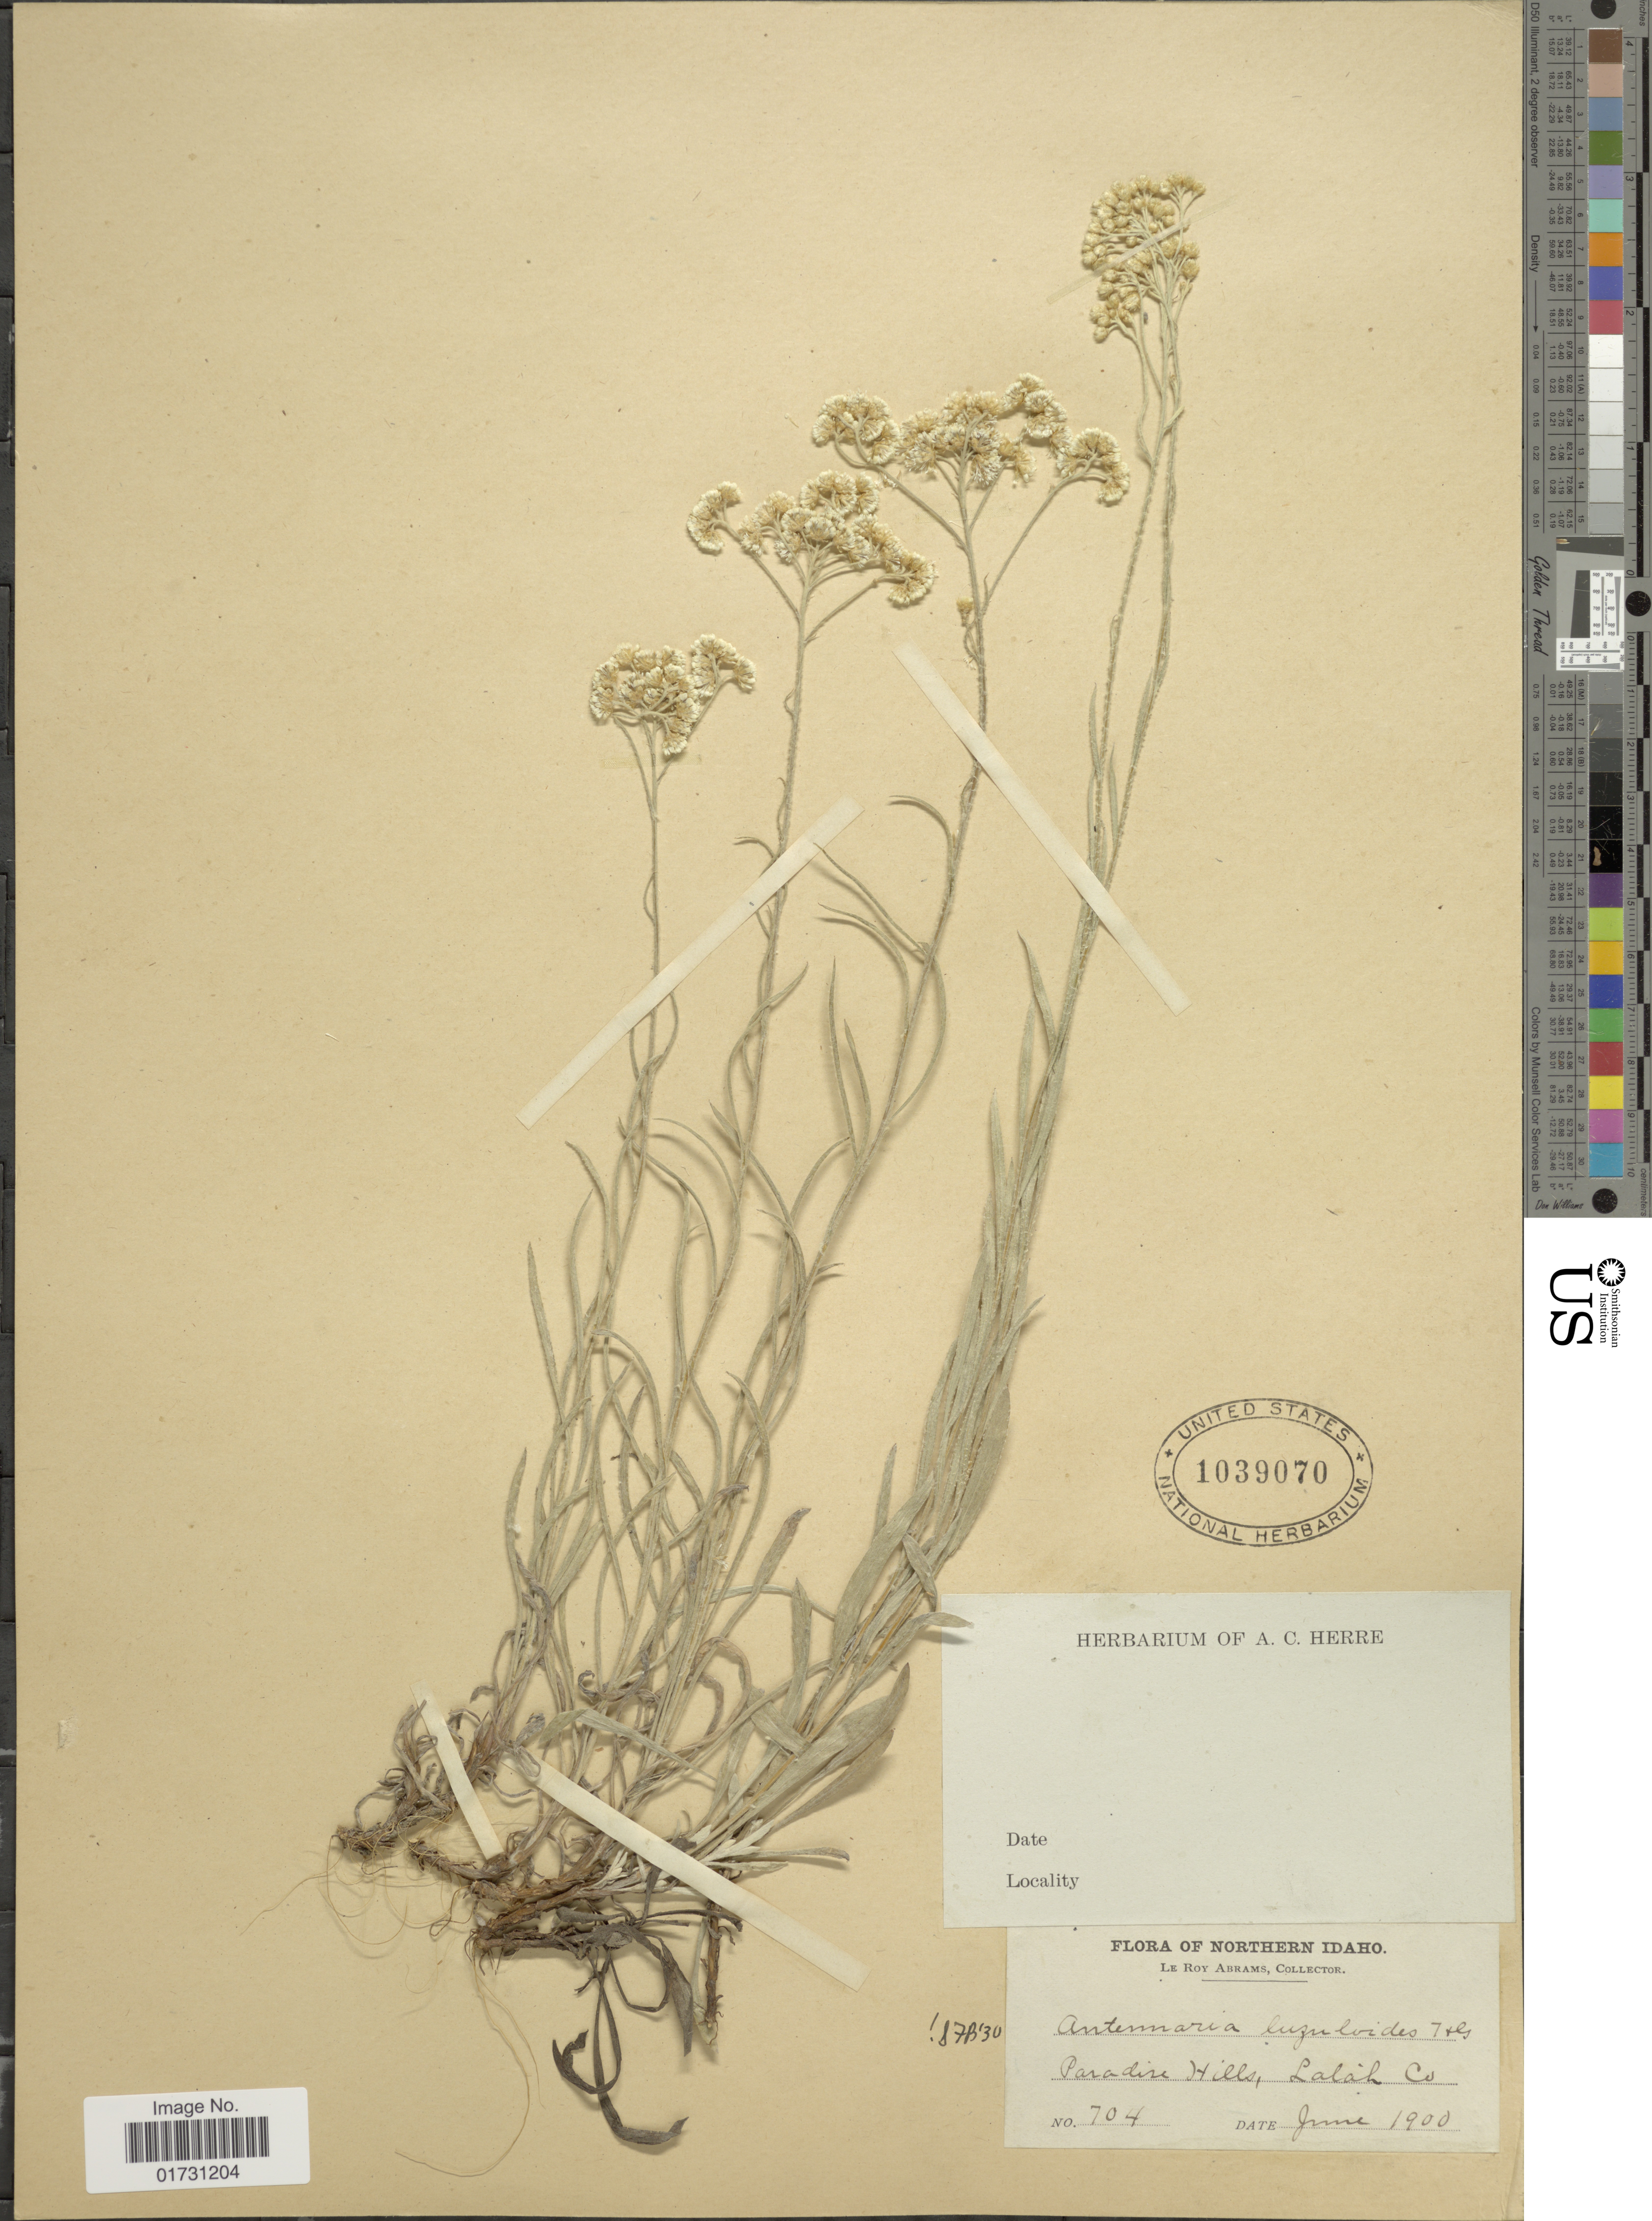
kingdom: Plantae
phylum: Tracheophyta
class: Magnoliopsida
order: Asterales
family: Asteraceae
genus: Antennaria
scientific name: Antennaria luzuloides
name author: Torr. & A. Gray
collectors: L. Abrams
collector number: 704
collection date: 1900-06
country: United States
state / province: Idaho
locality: Northern Idaho, Paradise HIlls, Latah Co.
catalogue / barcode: US 1039070